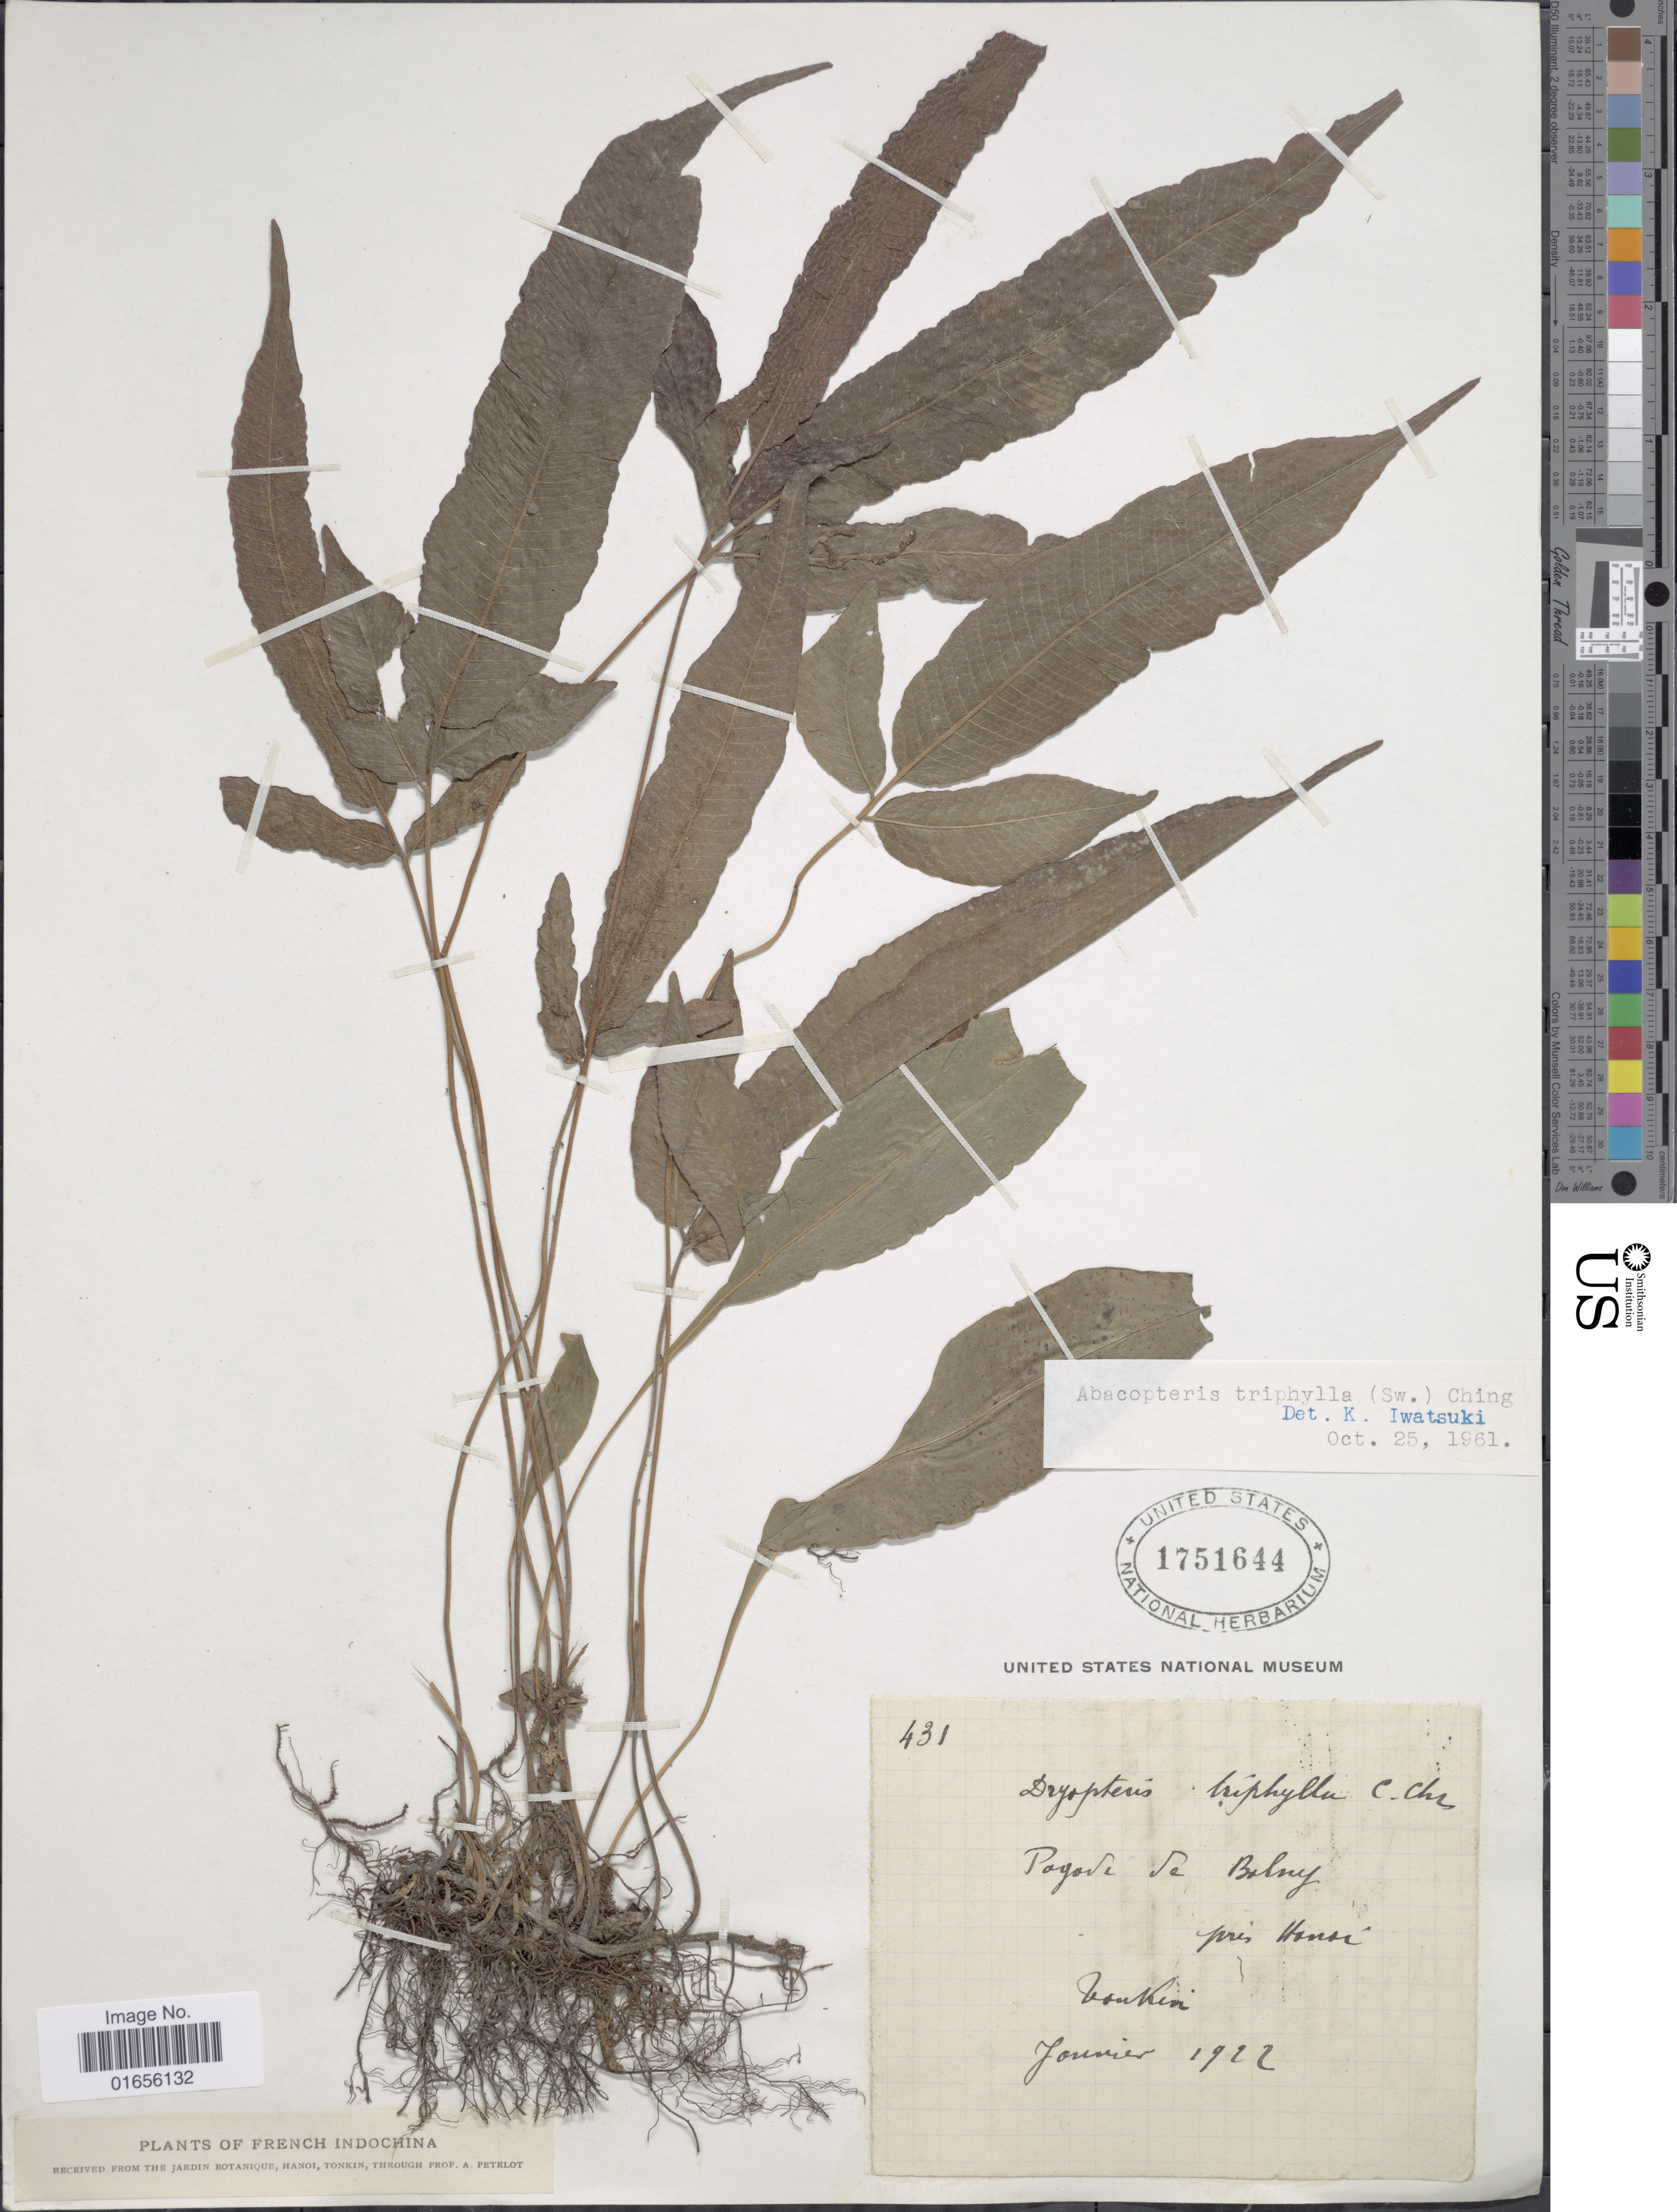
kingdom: Plantae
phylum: Tracheophyta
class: Polypodiopsida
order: Polypodiales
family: Thelypteridaceae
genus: Pronephrium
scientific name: Pronephrium triphyllum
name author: (Sw.) Holttum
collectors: Vonkin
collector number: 431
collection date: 1922-01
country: Vietnam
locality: Pogode de Belny, Pres Hanoi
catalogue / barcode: US 1751644